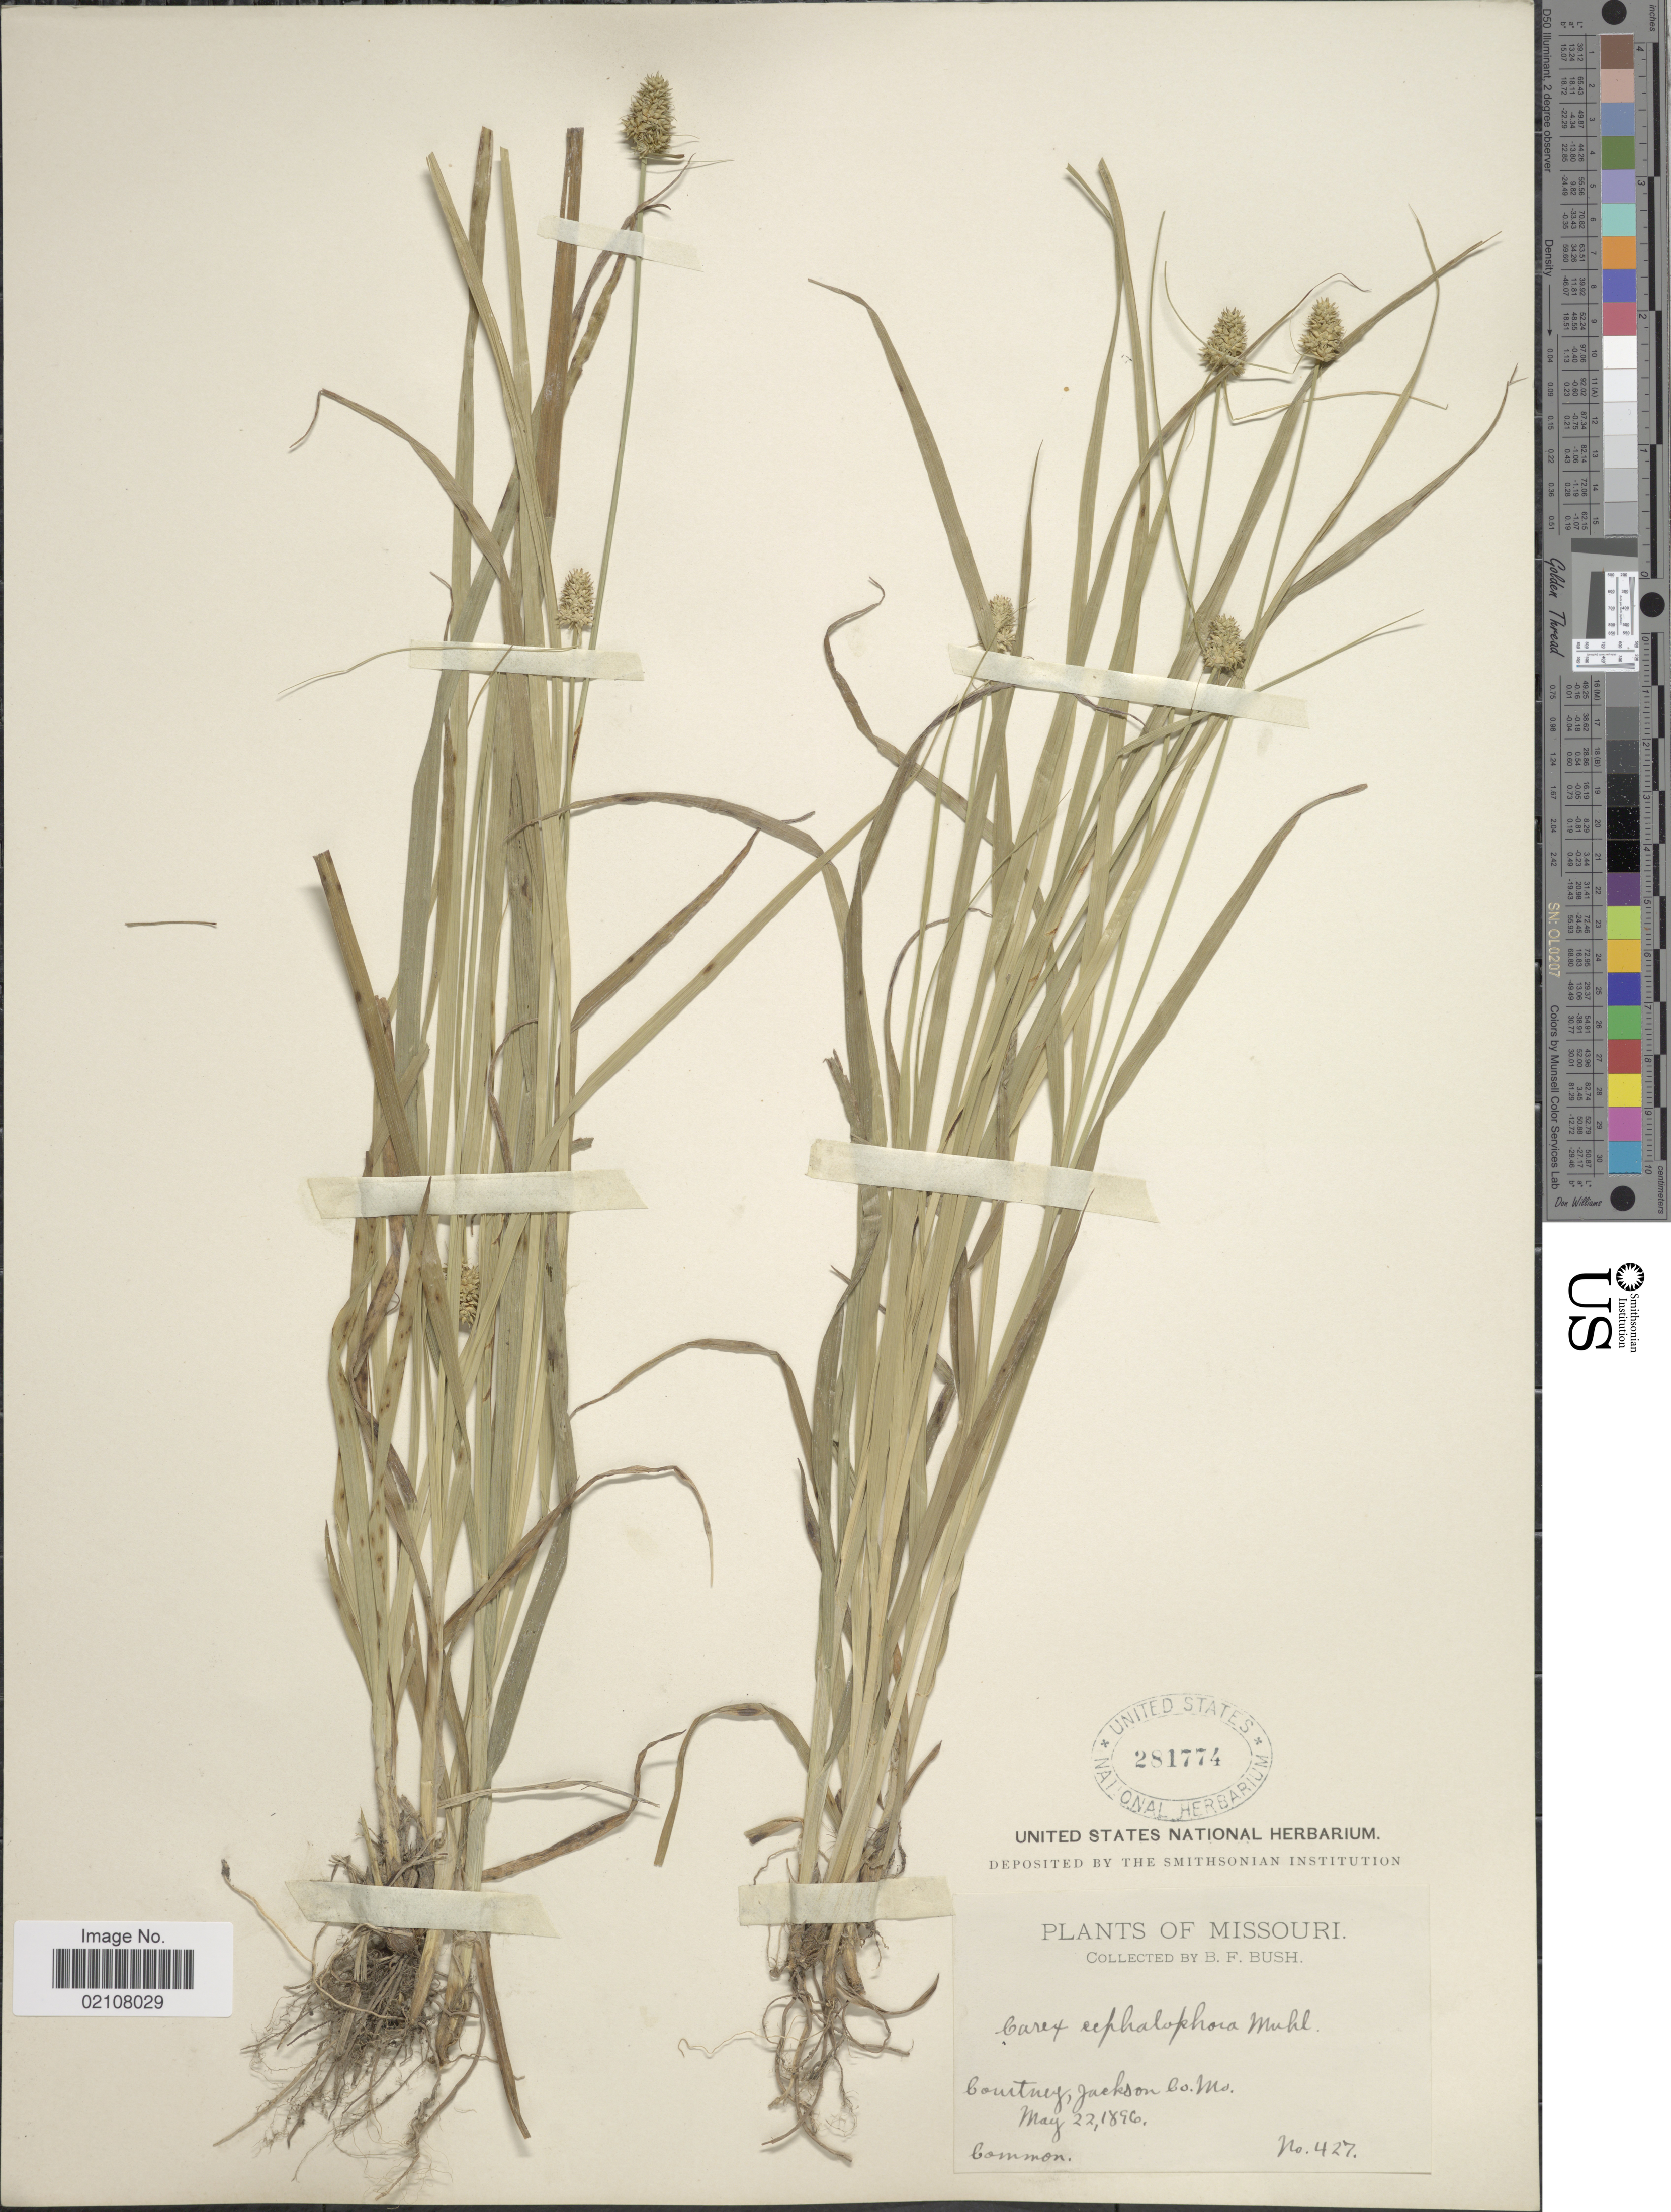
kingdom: Plantae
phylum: Tracheophyta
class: Liliopsida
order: Poales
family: Cyperaceae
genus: Carex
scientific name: Carex cephalophora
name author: Muhl. ex Willd.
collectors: B. F. Bush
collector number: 427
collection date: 1896-05-22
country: United States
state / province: Missouri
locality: Courtney, Jackson Co.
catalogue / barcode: US 281774